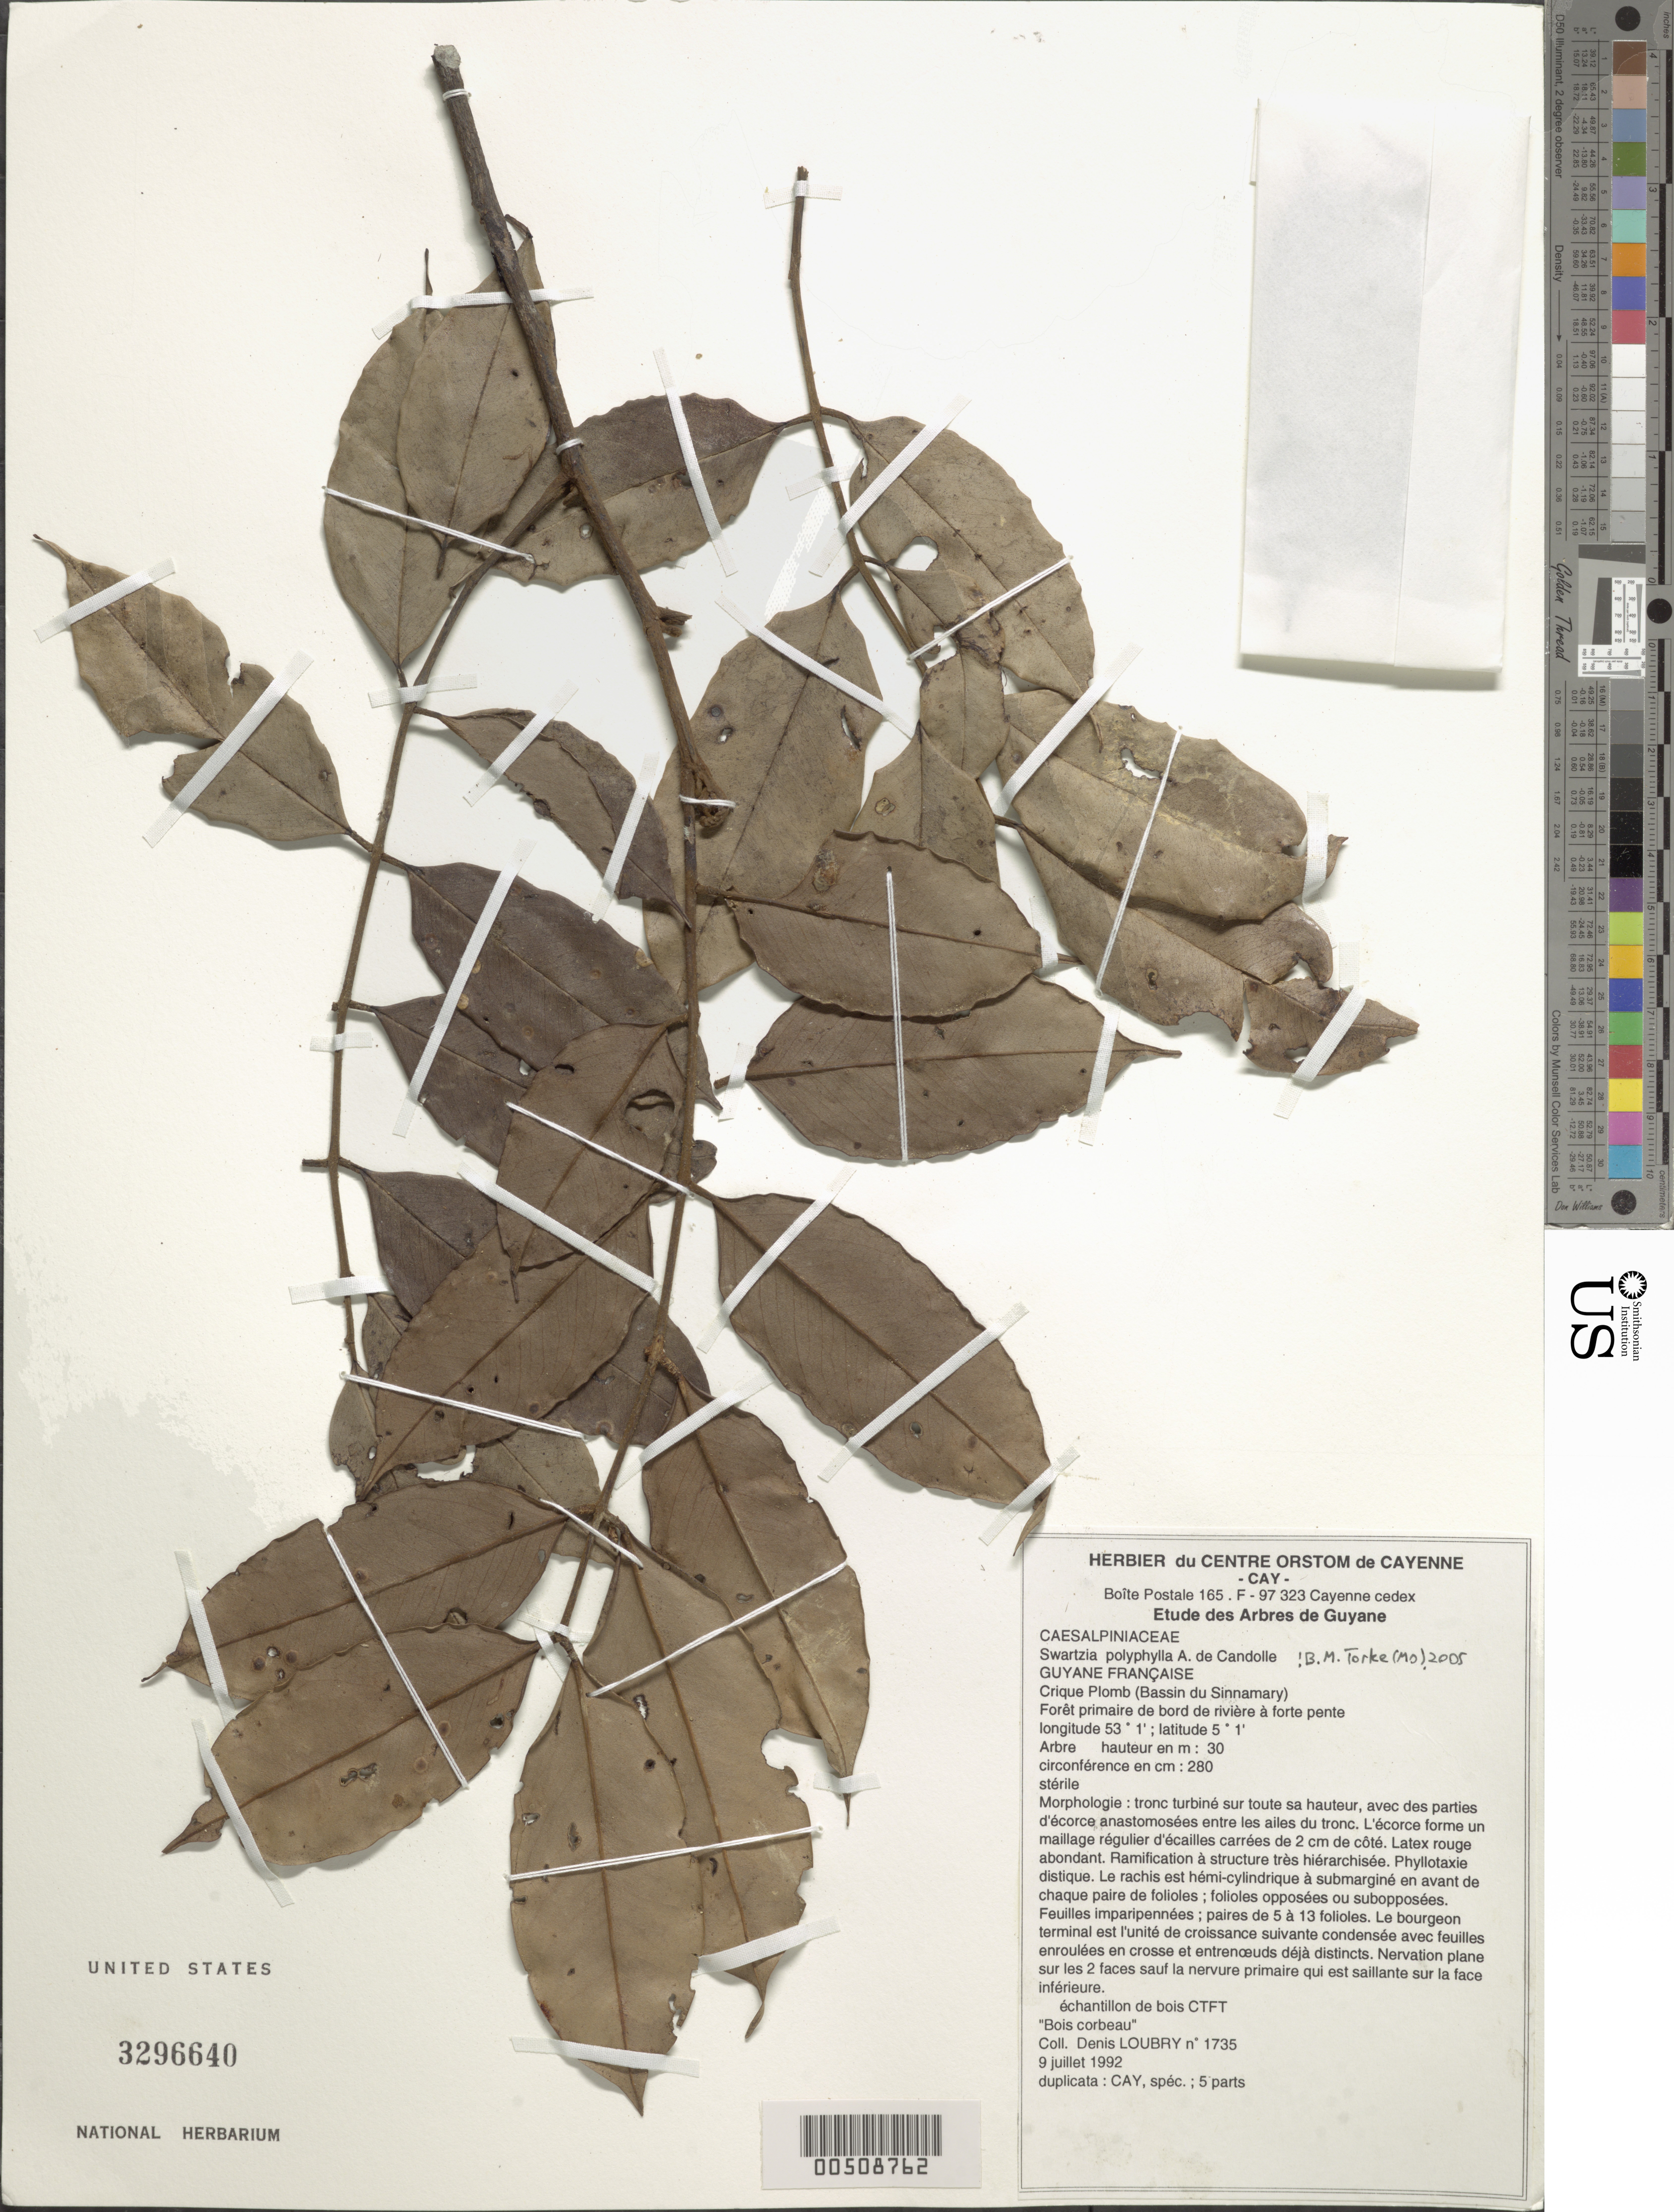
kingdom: Plantae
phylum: Tracheophyta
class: Magnoliopsida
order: Fabales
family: Fabaceae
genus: Swartzia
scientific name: Swartzia polyphylla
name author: DC.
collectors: D. Loubry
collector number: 1735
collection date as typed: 09 Jul 1992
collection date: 1992-07-09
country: French Guiana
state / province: Cayenne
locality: Crique plomb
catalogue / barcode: US 3296640